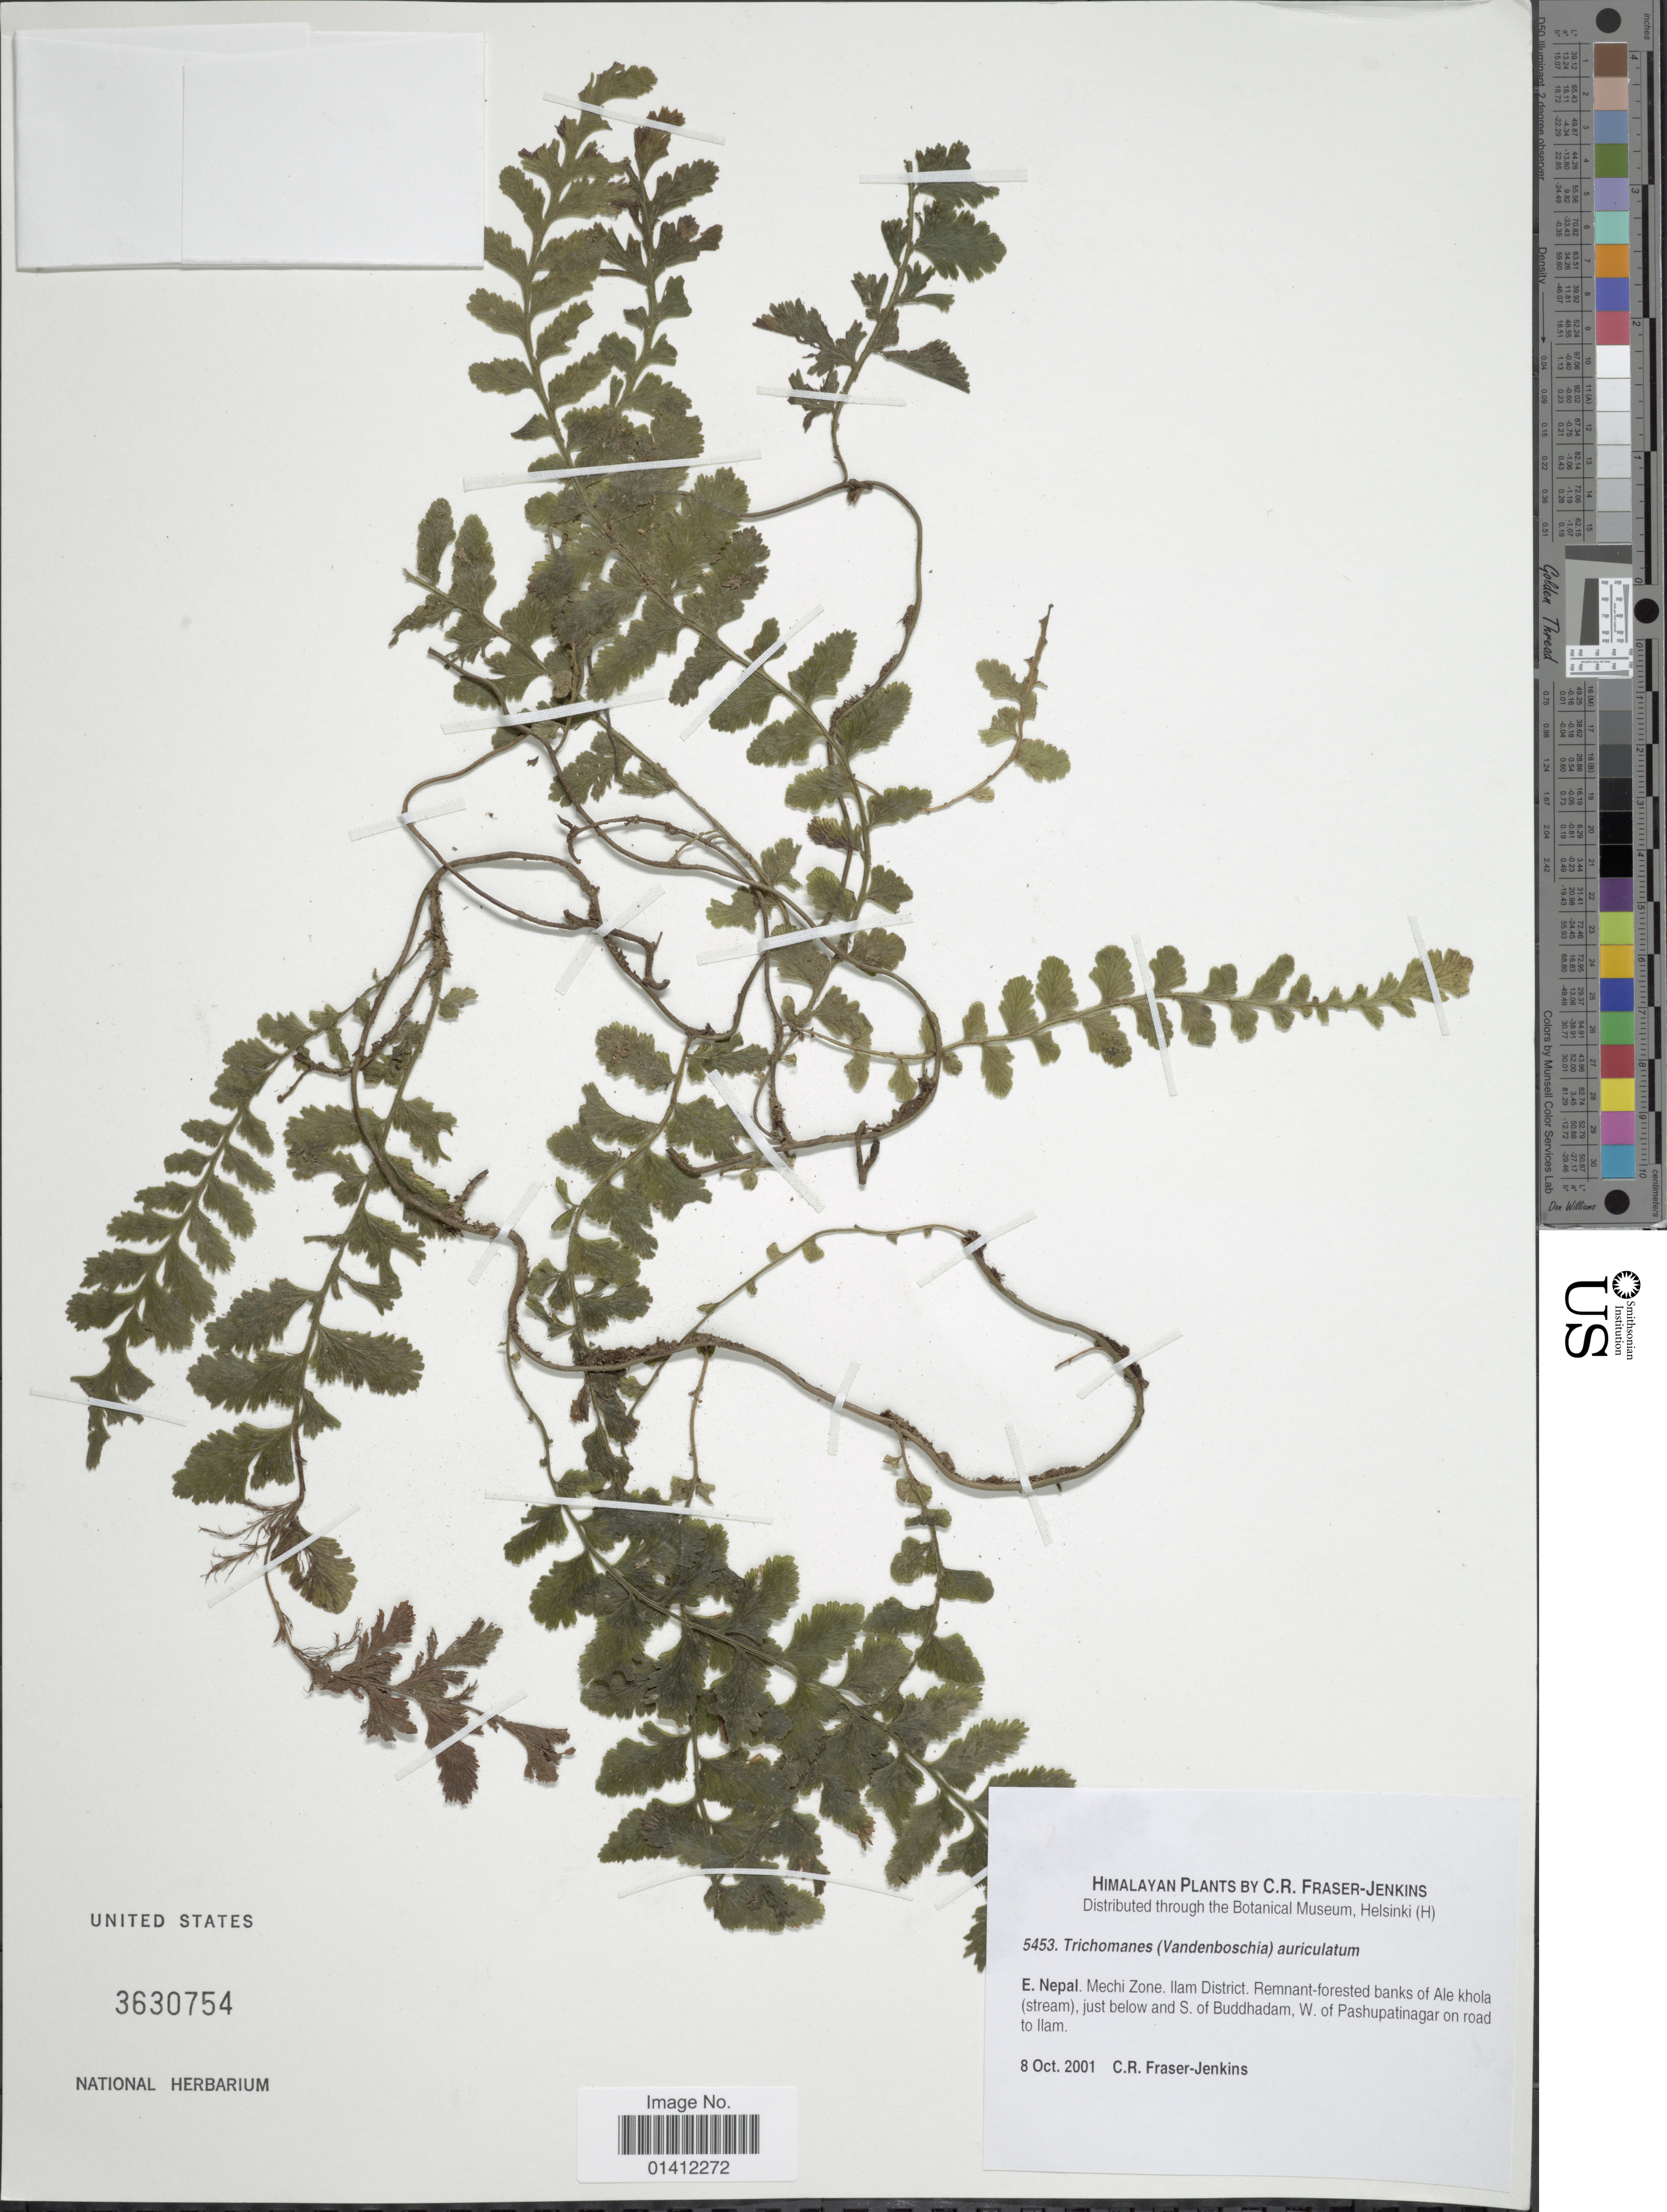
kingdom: Plantae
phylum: Tracheophyta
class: Polypodiopsida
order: Hymenophyllales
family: Hymenophyllaceae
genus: Vandenboschia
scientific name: Vandenboschia auriculata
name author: (Blume) Copel.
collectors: C. R. Fraser-Jenkins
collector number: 5453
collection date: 2001-10-08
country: Nepal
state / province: Mechi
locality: Himalaya. E. Nepal. Mechi Zone. Ilam District. Remnant-forested banks of Ale Khola (stream), just below and S. of Buddhadam, W. of Pashupatinagar on road to Ilam.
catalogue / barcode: US 3630754